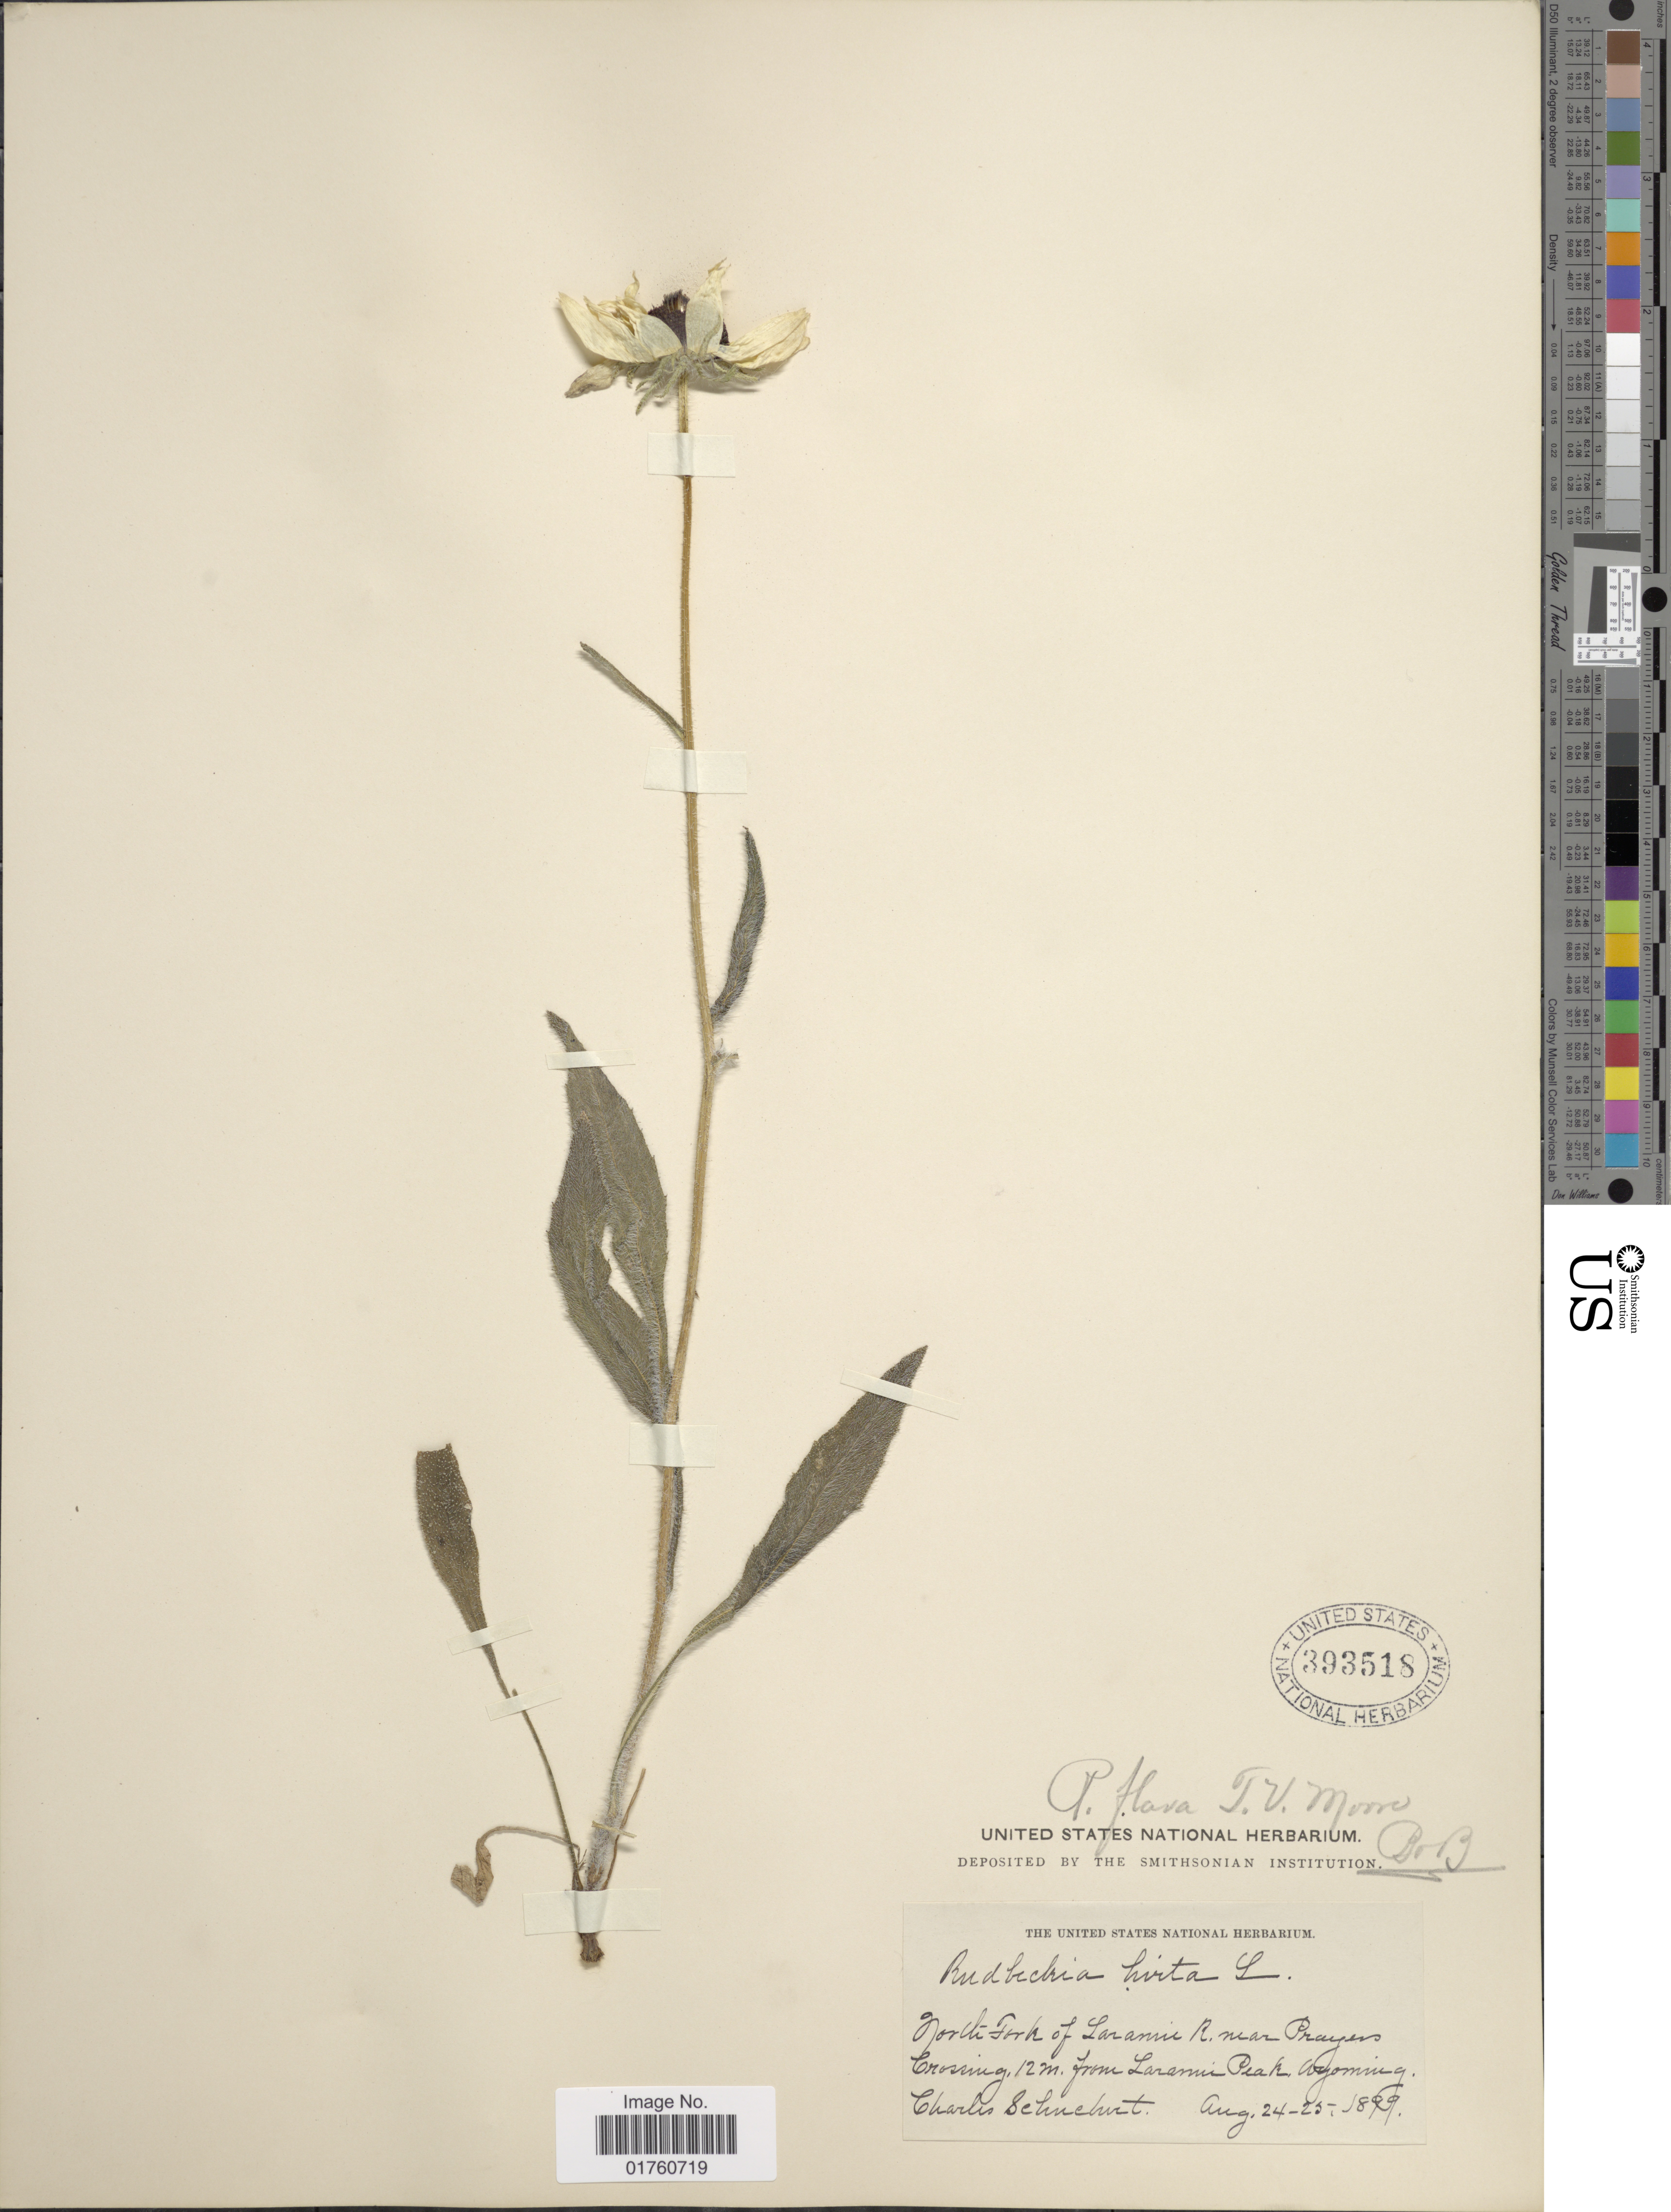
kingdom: Plantae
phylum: Tracheophyta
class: Magnoliopsida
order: Asterales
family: Asteraceae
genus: Rudbeckia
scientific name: Rudbeckia flava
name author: T.V. Moore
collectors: C. Schuchert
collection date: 1899-08-24/1899-08-25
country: United States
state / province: Wyoming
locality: North Fork of Larami R near Prayes Crossing, 12 m from Larami Peak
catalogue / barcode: US 393518